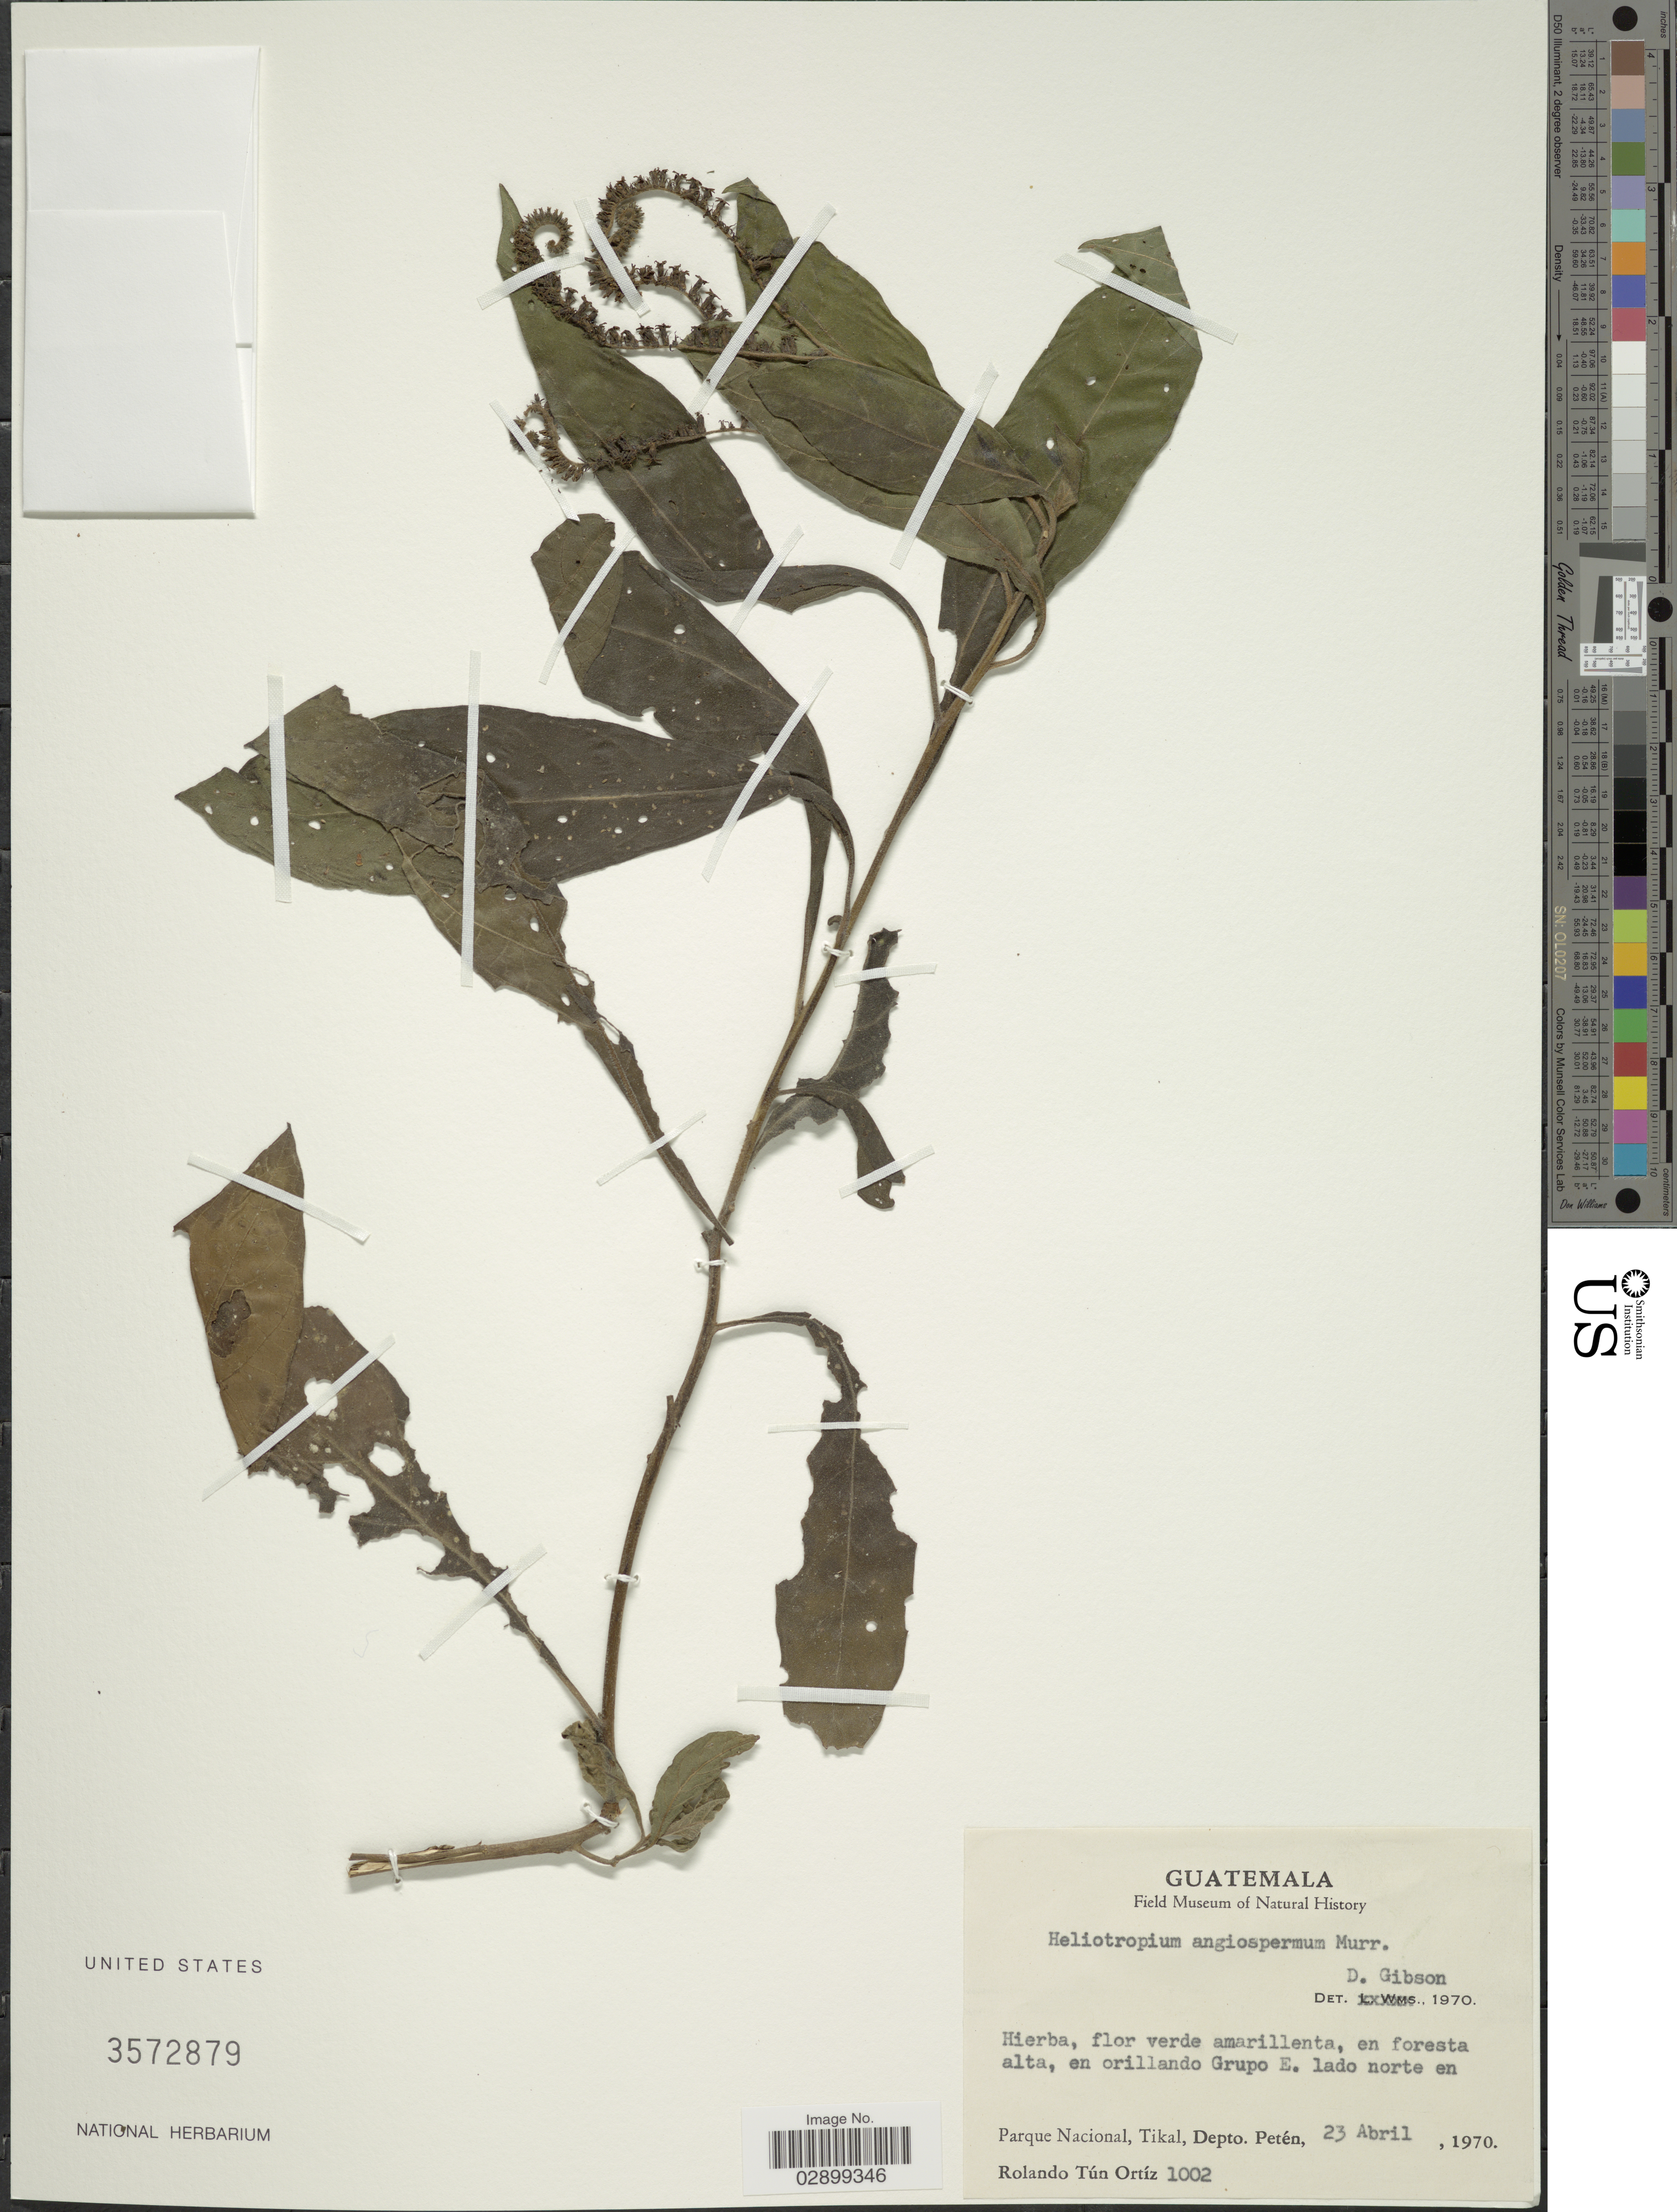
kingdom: Plantae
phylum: Tracheophyta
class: Magnoliopsida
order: Boraginales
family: Heliotropiaceae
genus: Heliotropium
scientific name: Heliotropium angiospermum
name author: Murray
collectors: R. T. Ortíz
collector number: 1002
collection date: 1970-04-23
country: Guatemala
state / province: El Petén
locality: En orillando Grupo E. lado norte en Parque Nacional, Tikal, Depto. Petén.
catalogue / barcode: US 3572879